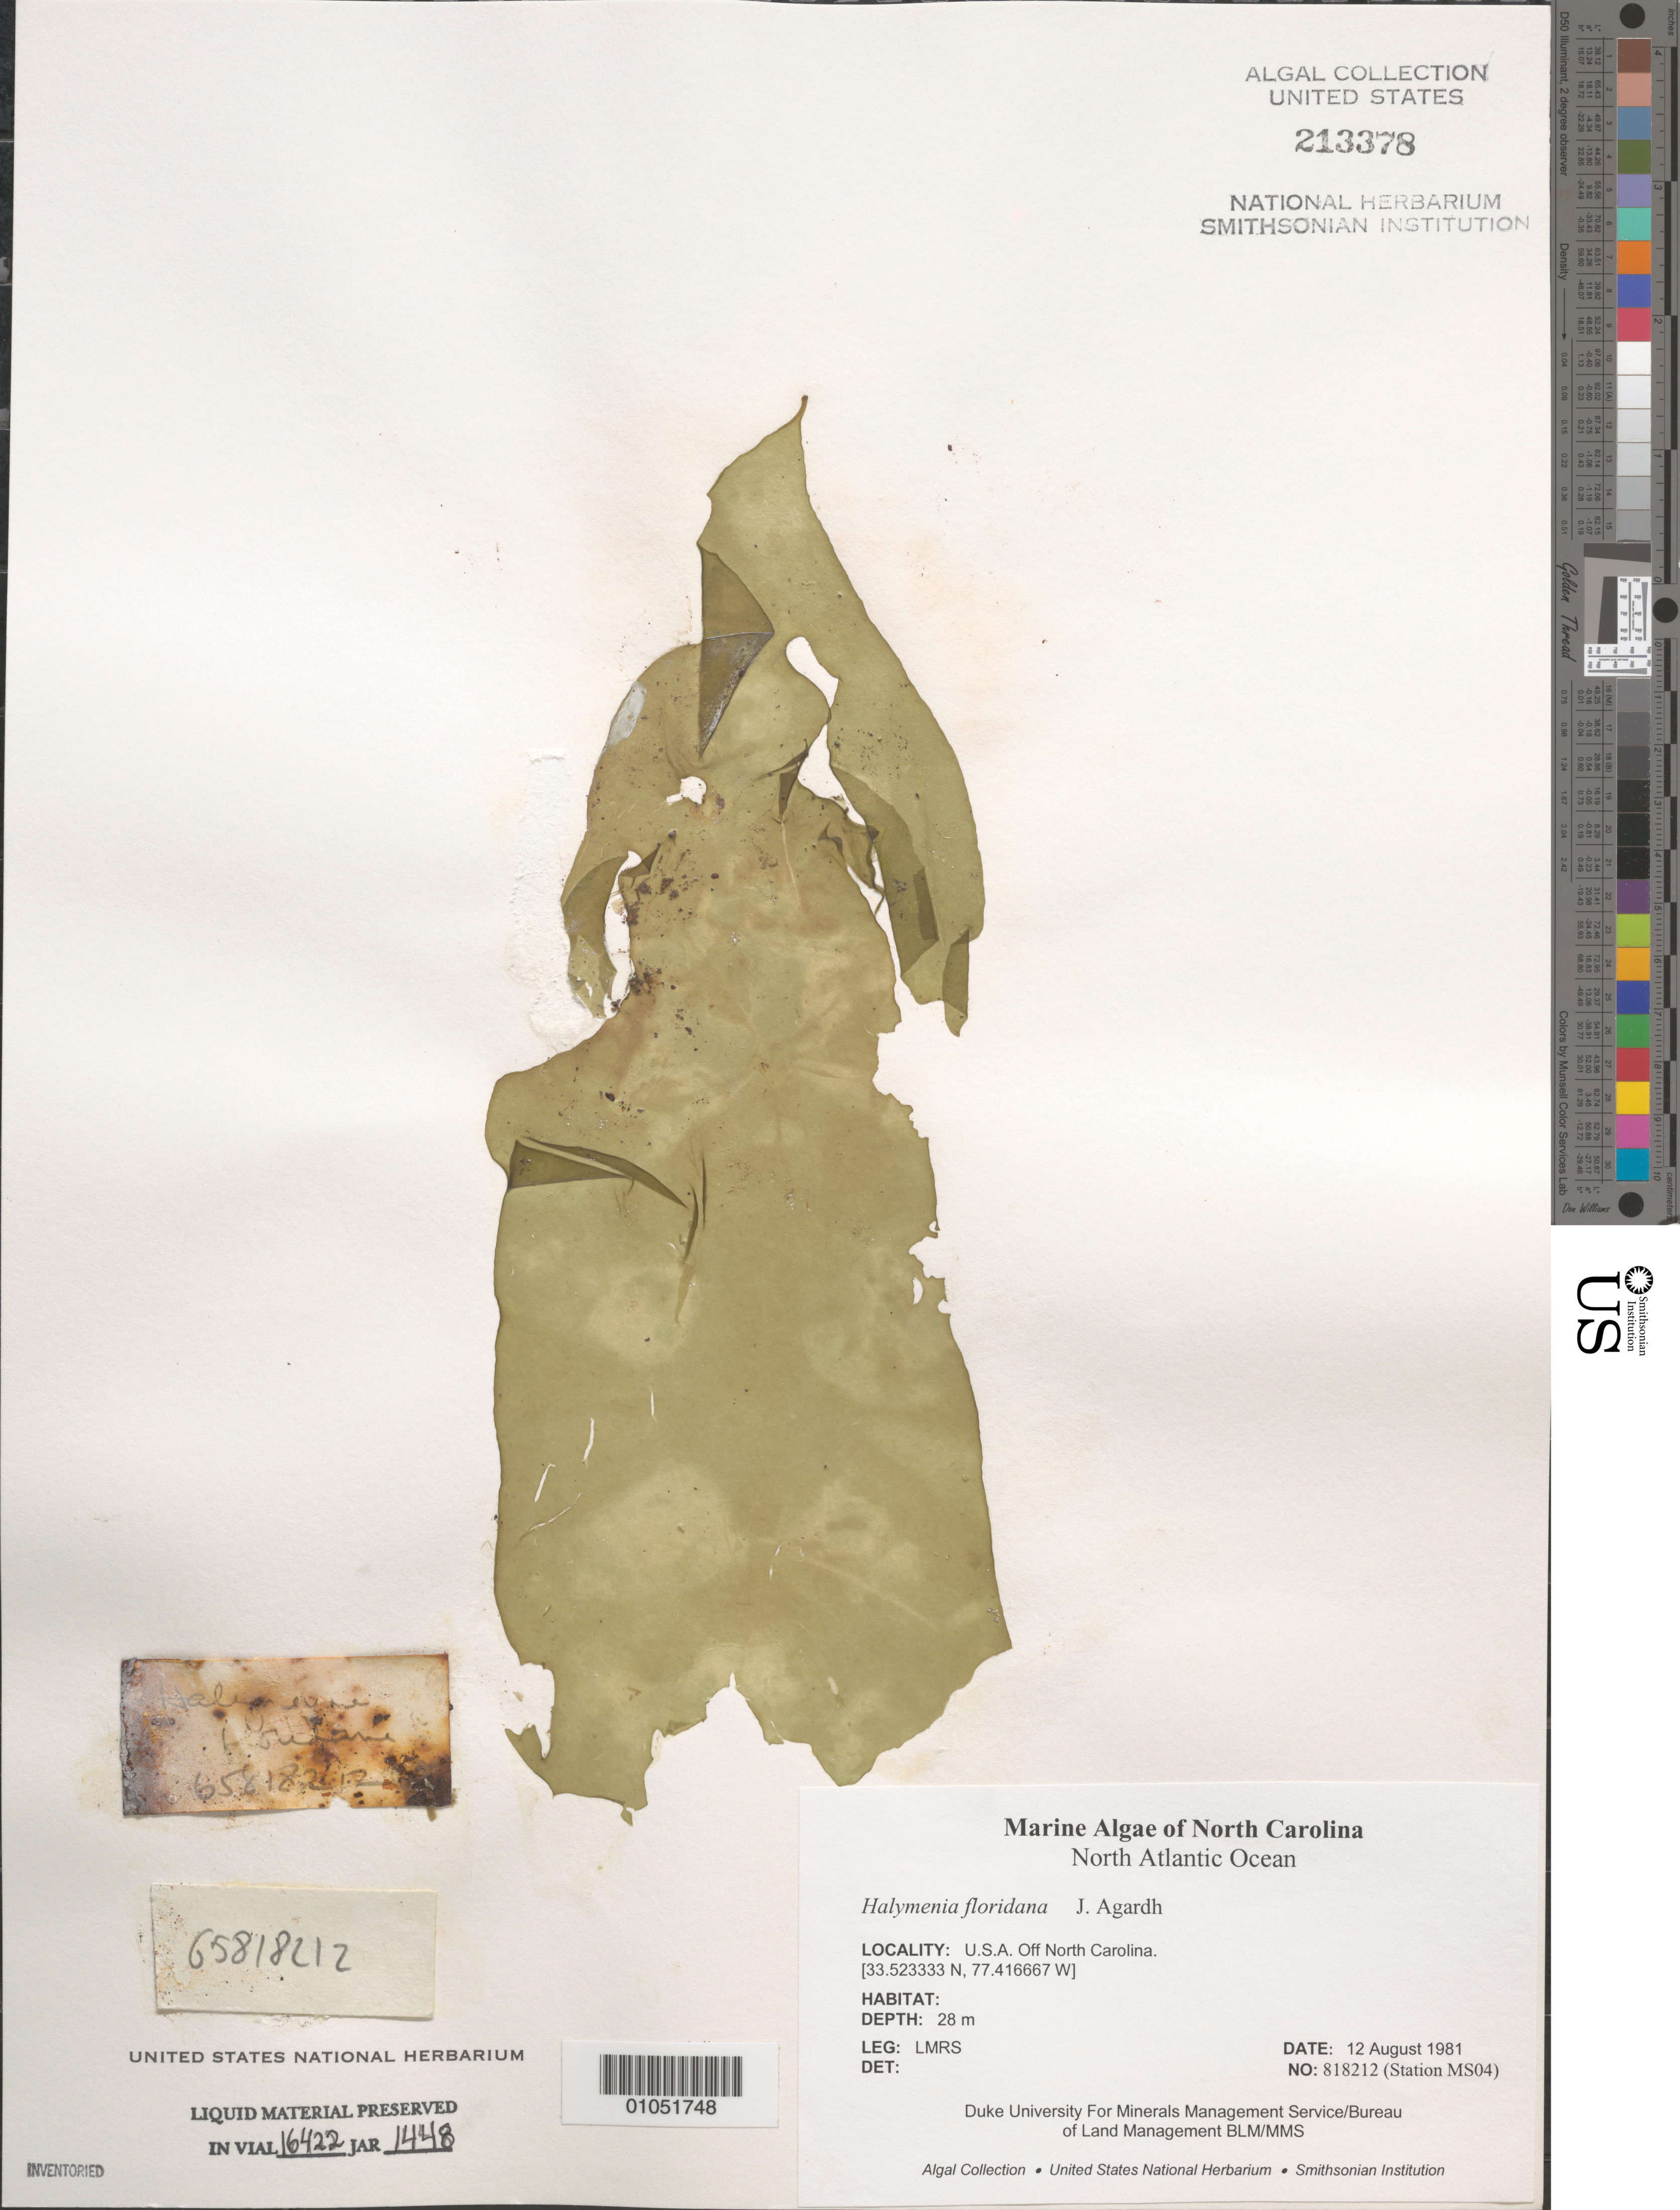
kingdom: Plantae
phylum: Rhodophyta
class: Florideophyceae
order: Halymeniales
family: Halymeniaceae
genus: Halymenia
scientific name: Halymenia floridana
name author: J. Agardh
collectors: LMRS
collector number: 818212 (Station MS04)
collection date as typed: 12 Aug 1981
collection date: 1981-08-12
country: United States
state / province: North Carolina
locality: North Atlantic Ocean off North Carolina coast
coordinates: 33.523333 N, 77.416667 W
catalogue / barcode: US 213378